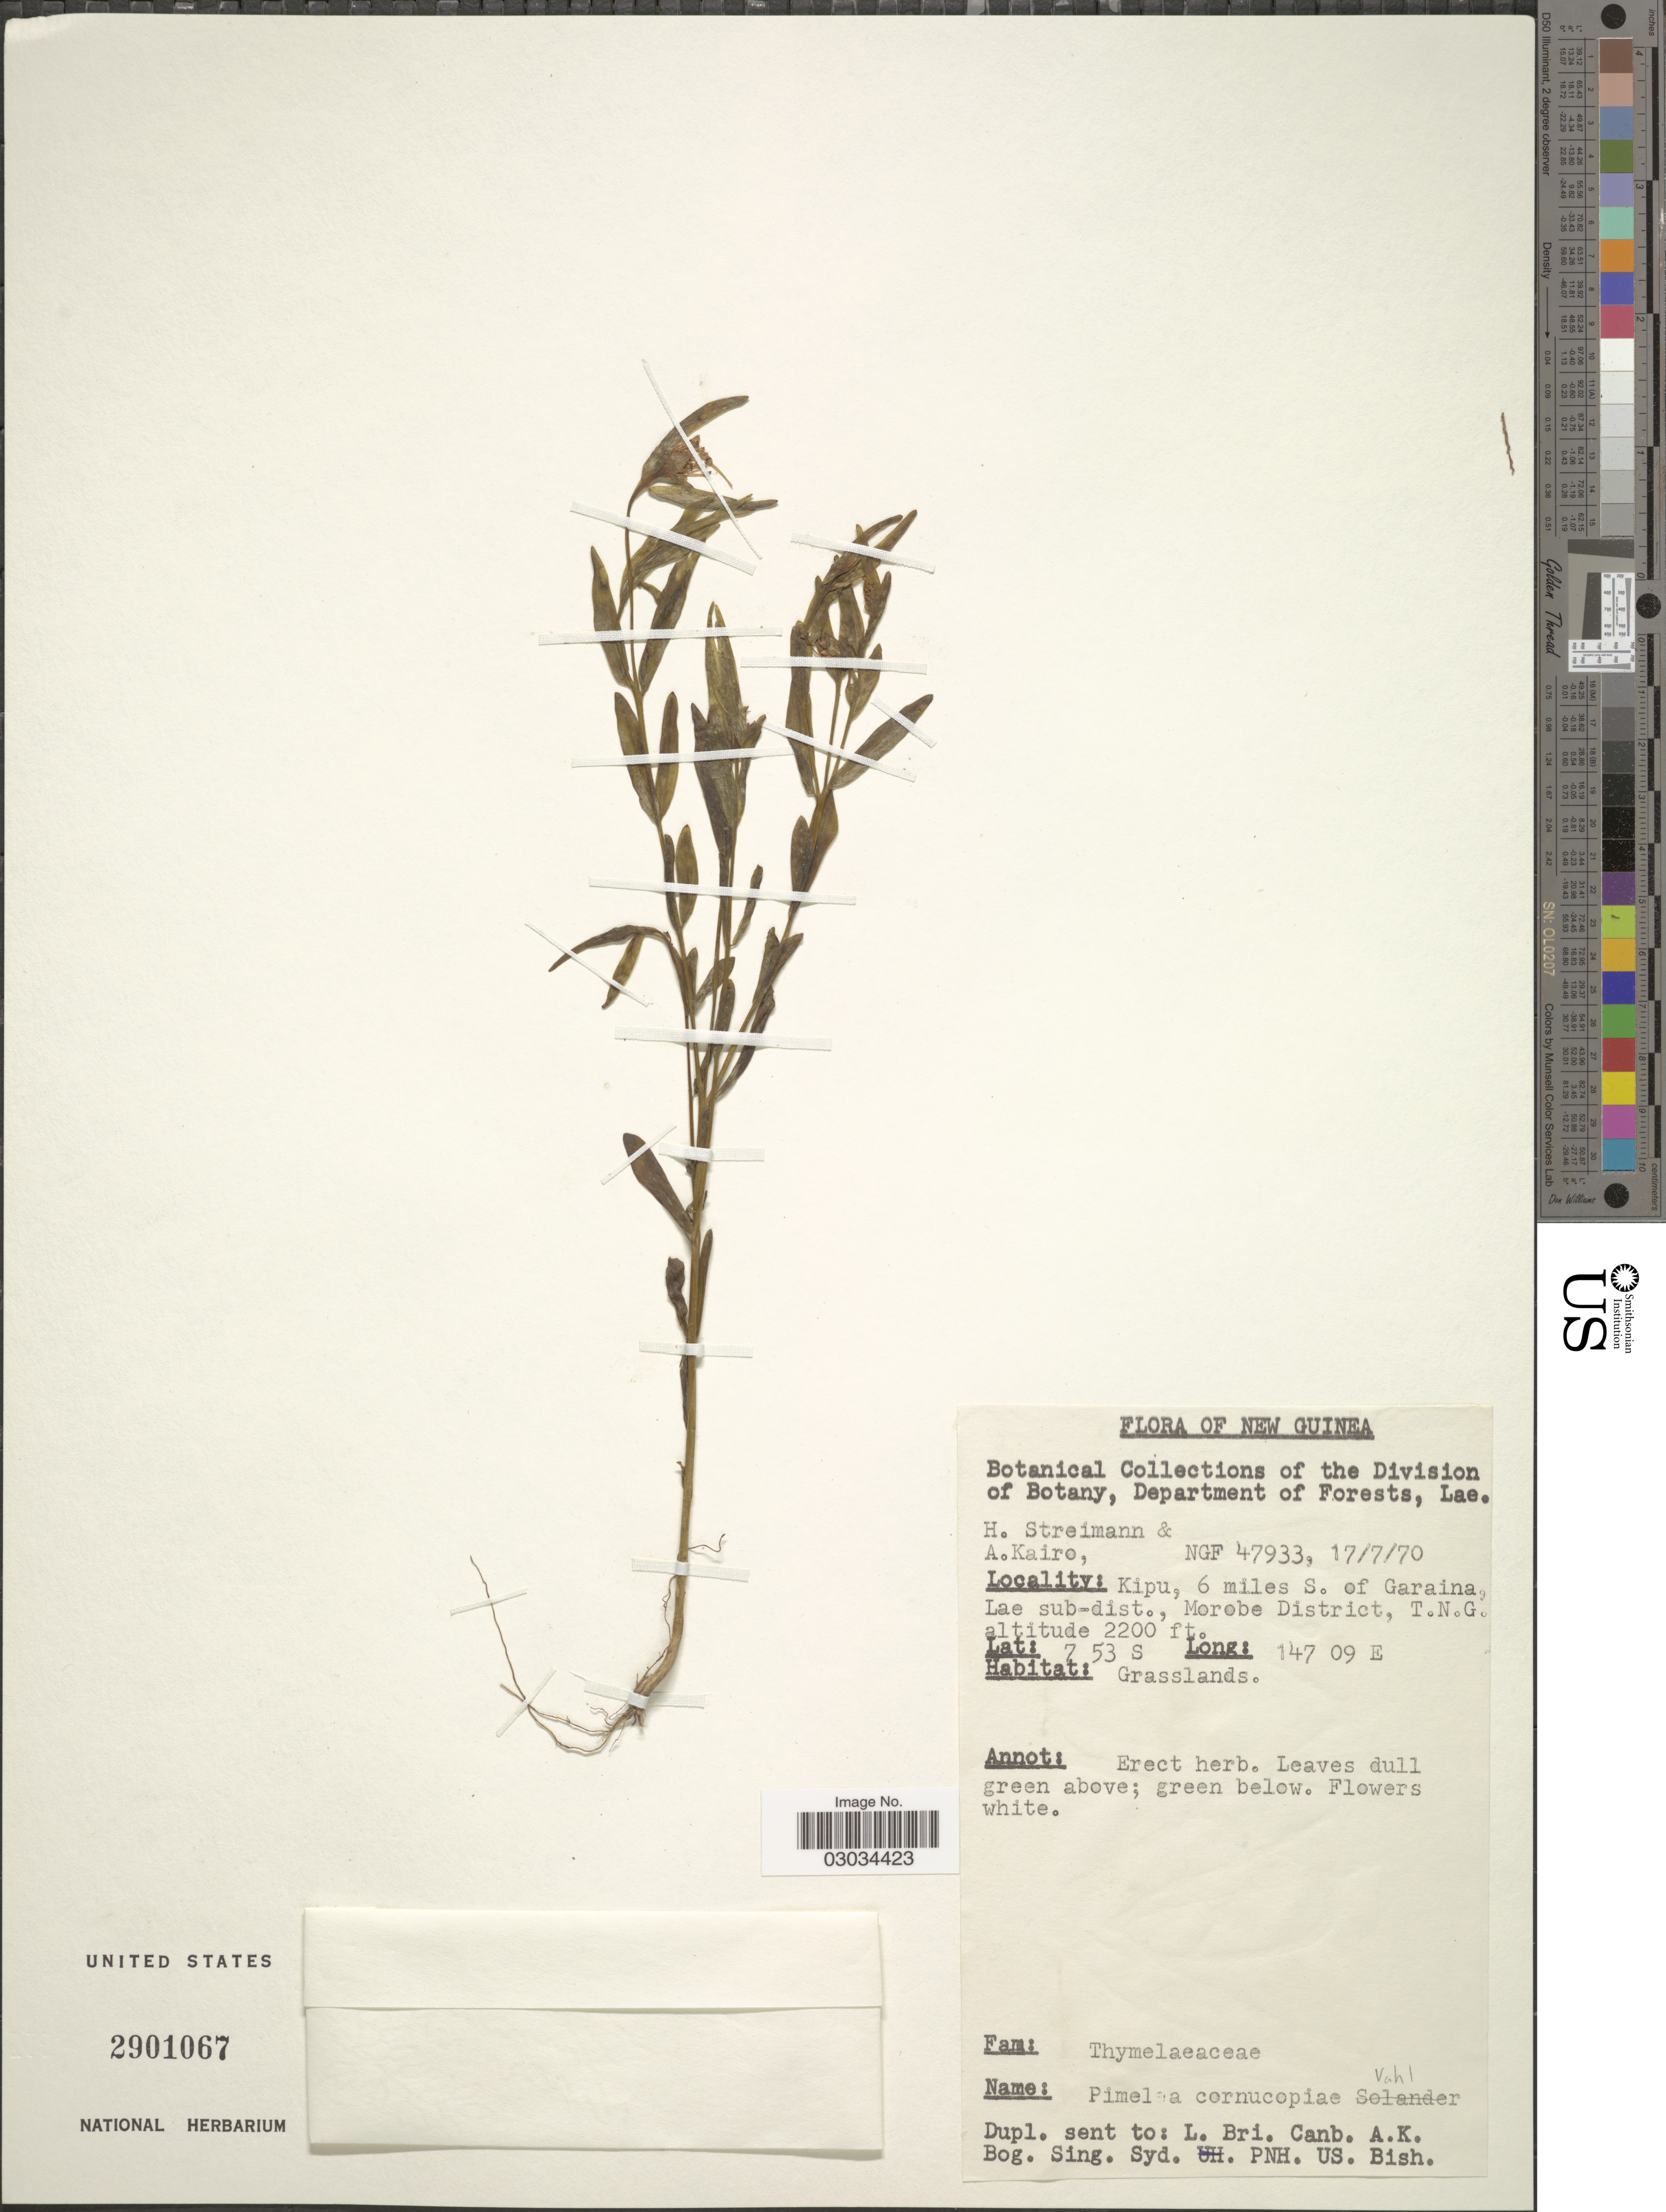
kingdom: Plantae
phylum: Tracheophyta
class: Magnoliopsida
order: Malvales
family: Thymelaeaceae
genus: Pimelea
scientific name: Pimelea cornucopiae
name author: Vahl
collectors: H. Streimann & A. Kairo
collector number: NGF47933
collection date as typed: Transcribed d/m/y: 17/7/70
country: Papua New Guinea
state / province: Morobe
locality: New Guinea. Kipu, 6 miles S. of Garaina, Lae sub-dist., Morobe District, T. N. G.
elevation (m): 671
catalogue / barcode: US 2901067